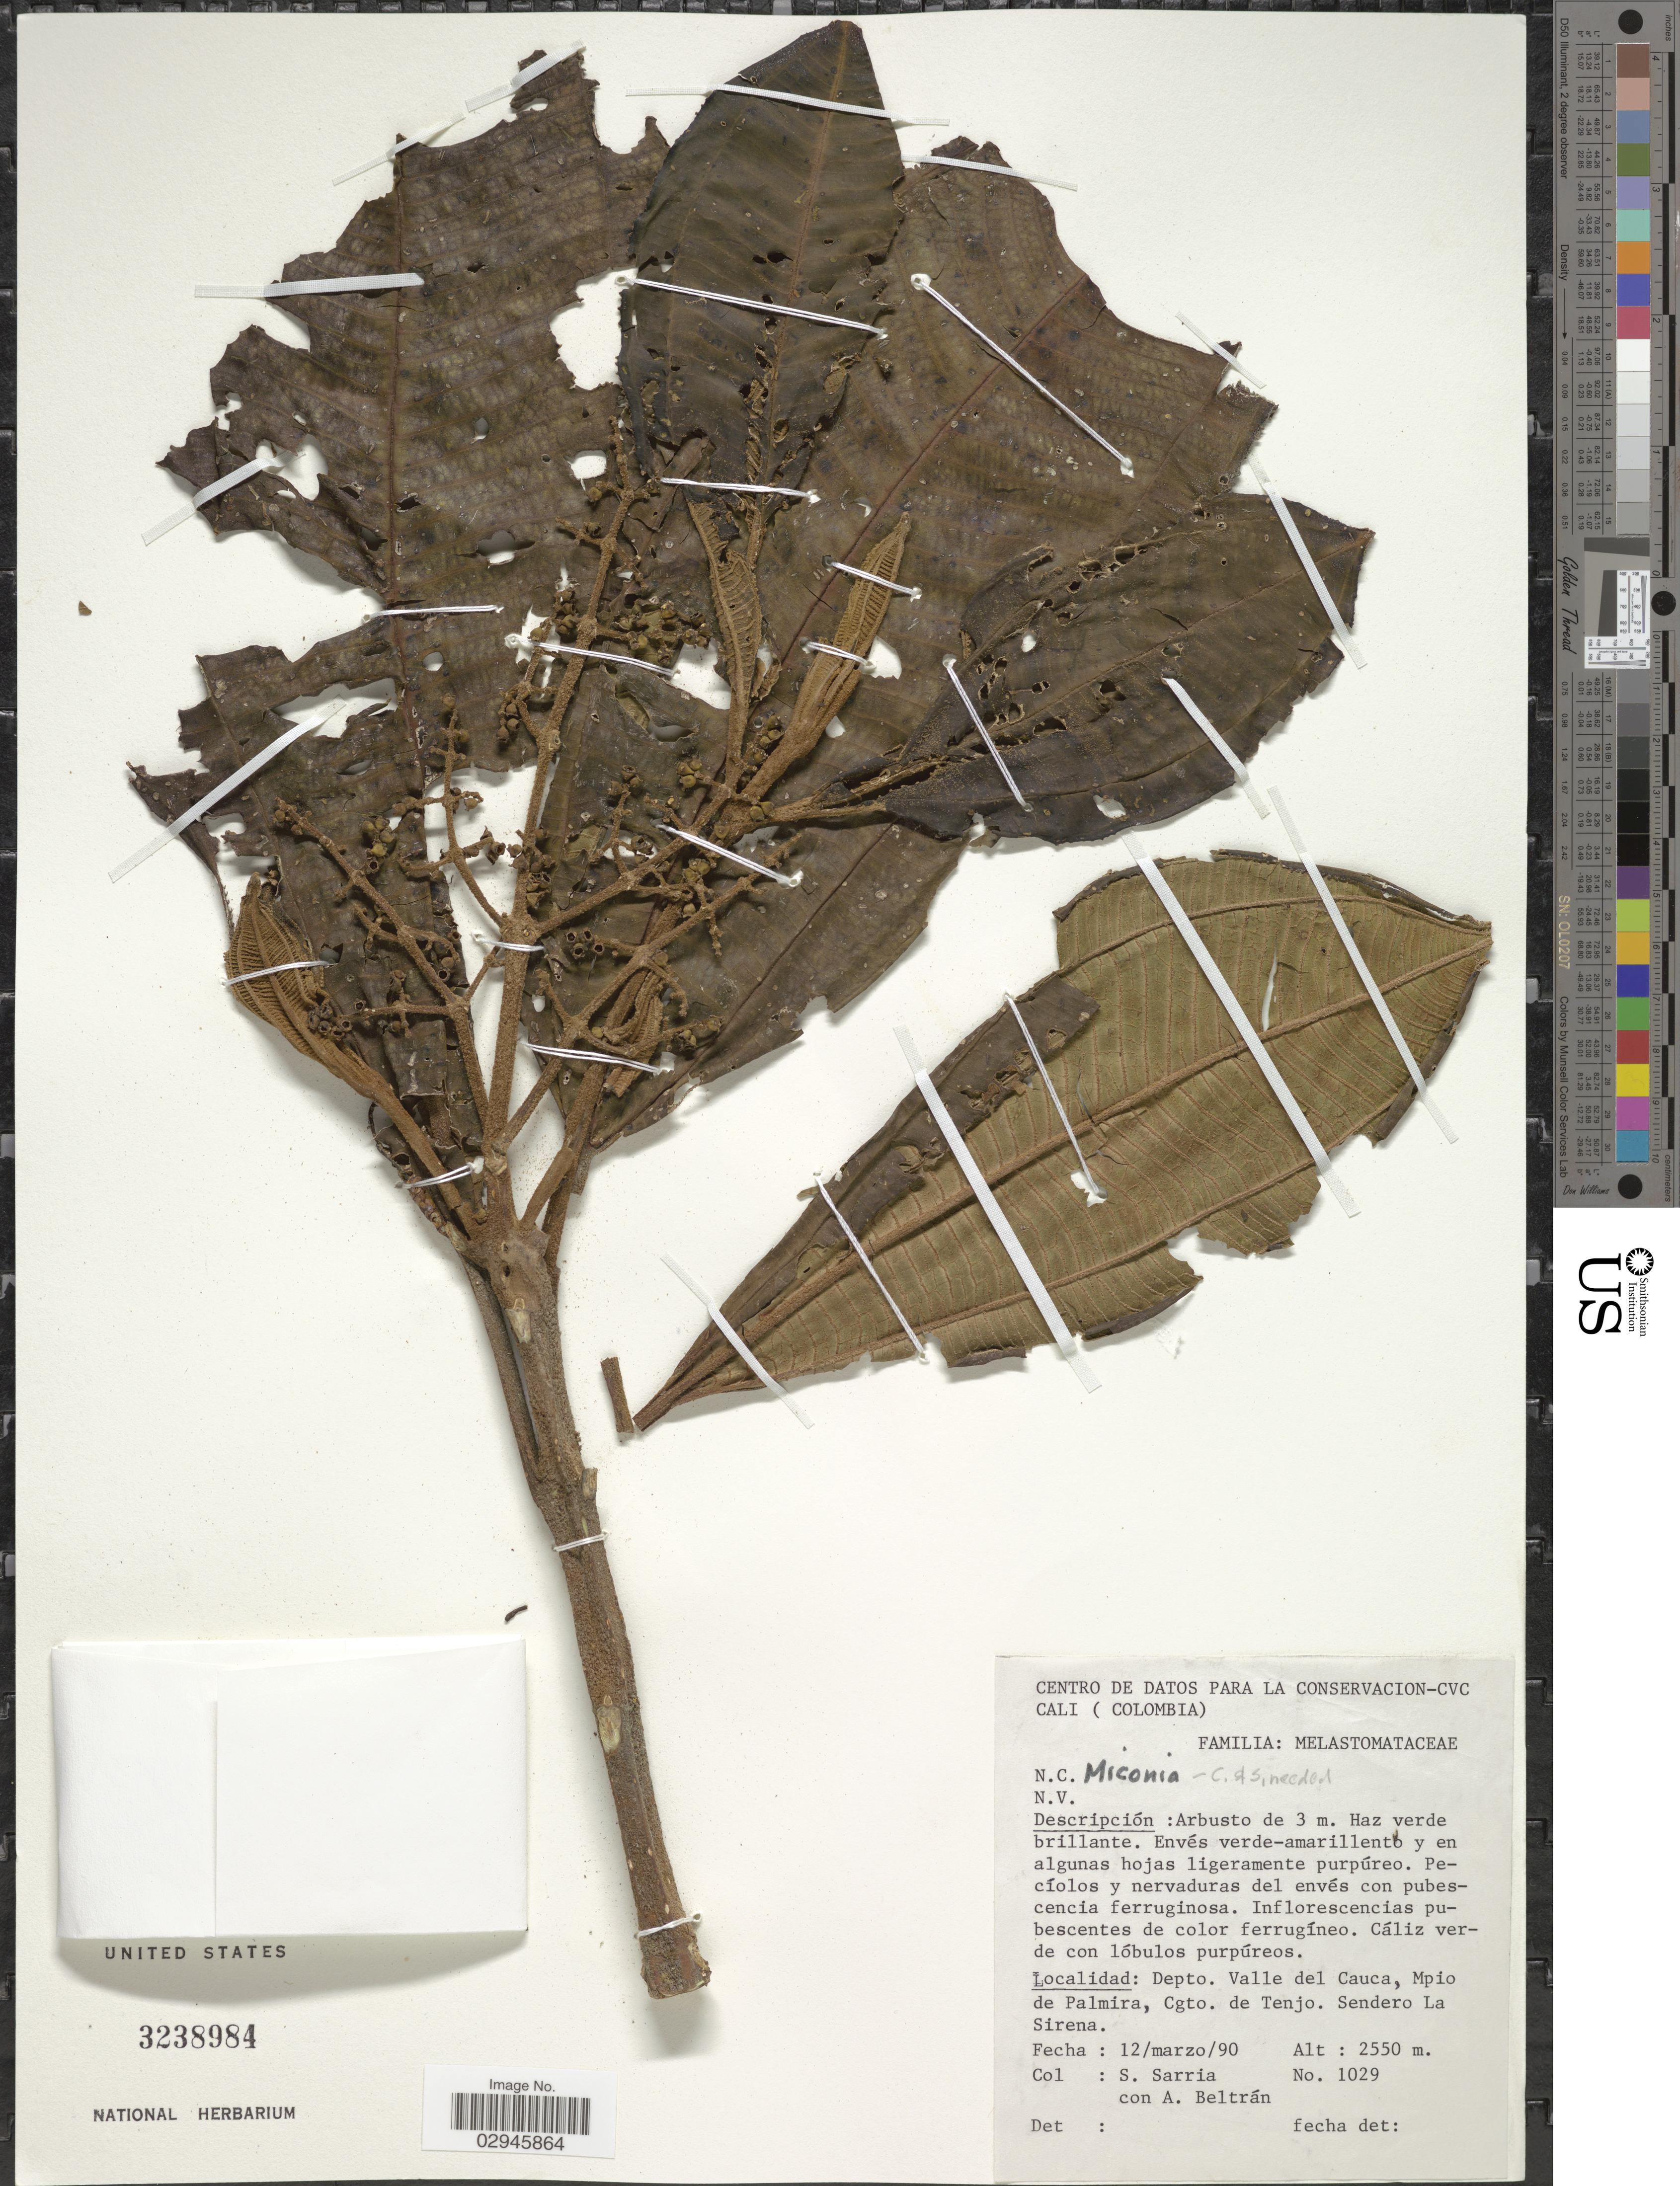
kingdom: Plantae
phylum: Tracheophyta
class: Magnoliopsida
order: Myrtales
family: Melastomataceae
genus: Miconia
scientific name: Miconia sp.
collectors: S. Sarria & A. Beltran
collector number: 1029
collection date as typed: Transcribed d/m/y: 12/3/90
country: Colombia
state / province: Valle del Cauca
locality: Depto. Valle del Cauca, Mpio. de Palmira, Cgto. de Tenjo. Sendero La Sirena.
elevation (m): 2550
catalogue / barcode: US 3238984